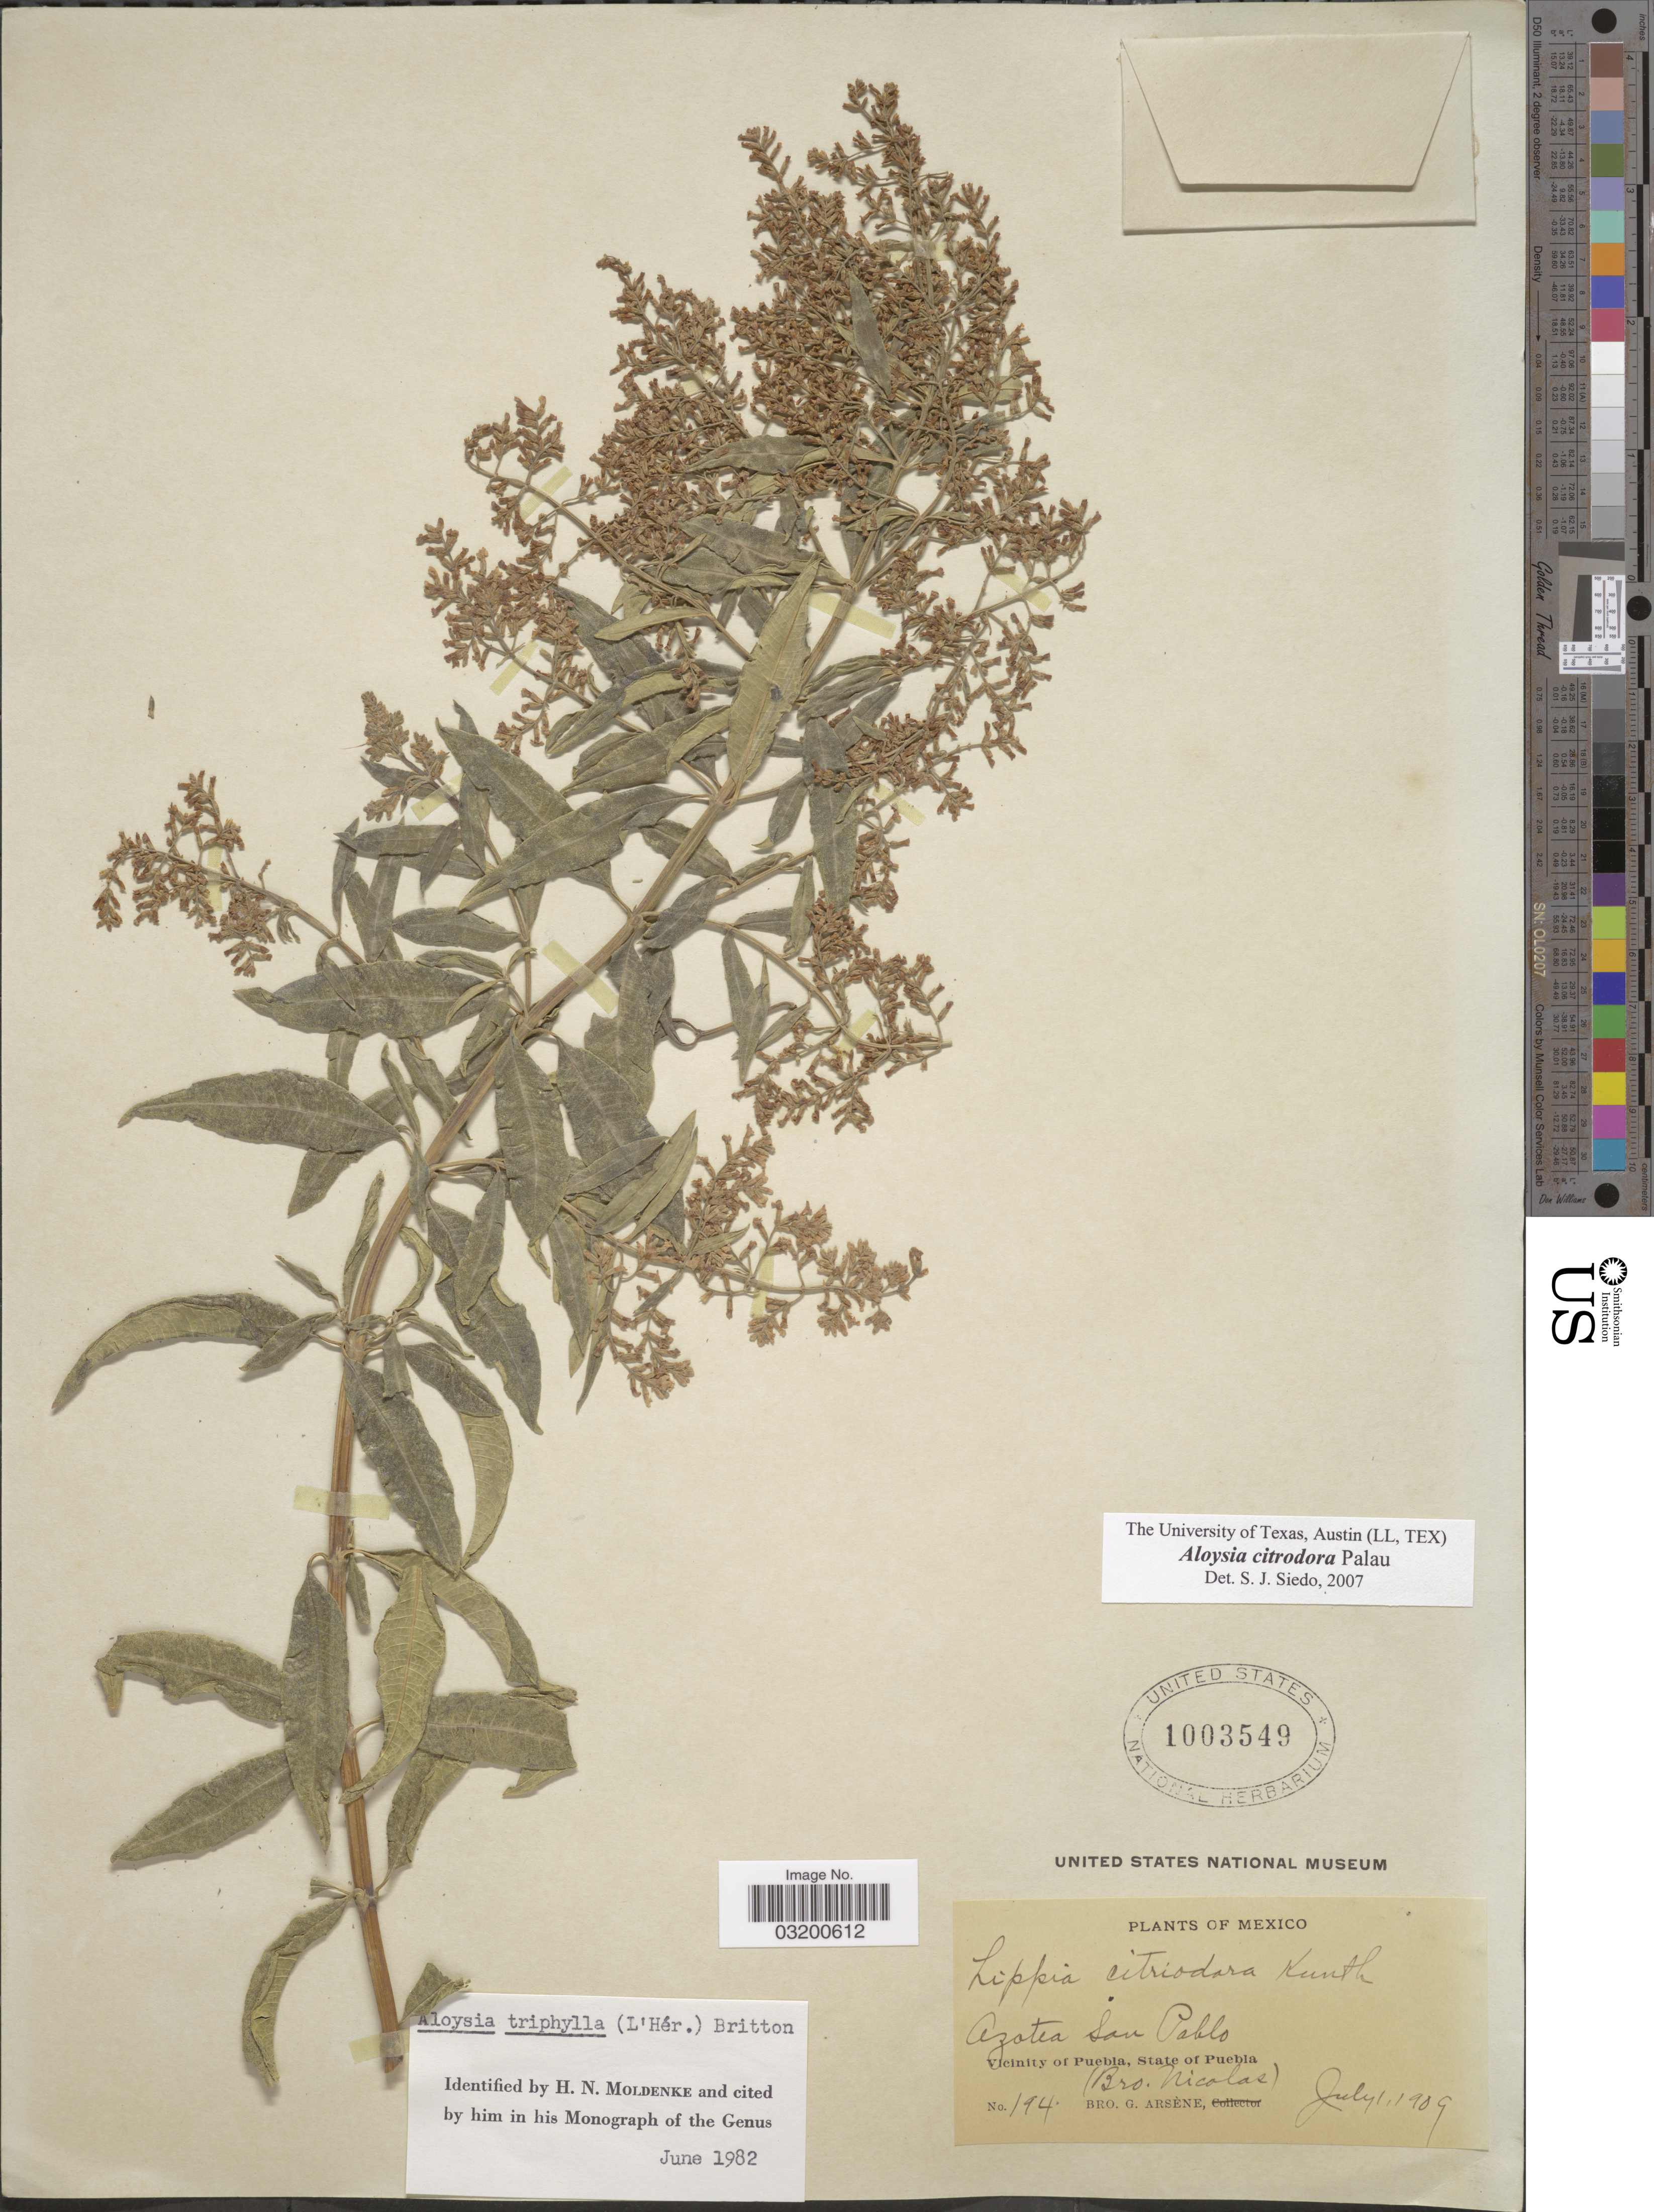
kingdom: Plantae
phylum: Tracheophyta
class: Magnoliopsida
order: Lamiales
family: Verbenaceae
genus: Aloysia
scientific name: Aloysia citrodora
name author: Paláu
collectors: Bro. G. Arsène & Bro. Nicolas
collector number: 194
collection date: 1909-07-01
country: Mexico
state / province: Puebla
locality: Azotea San Pablo. Vicinity of Puebla.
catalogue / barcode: US 1003549